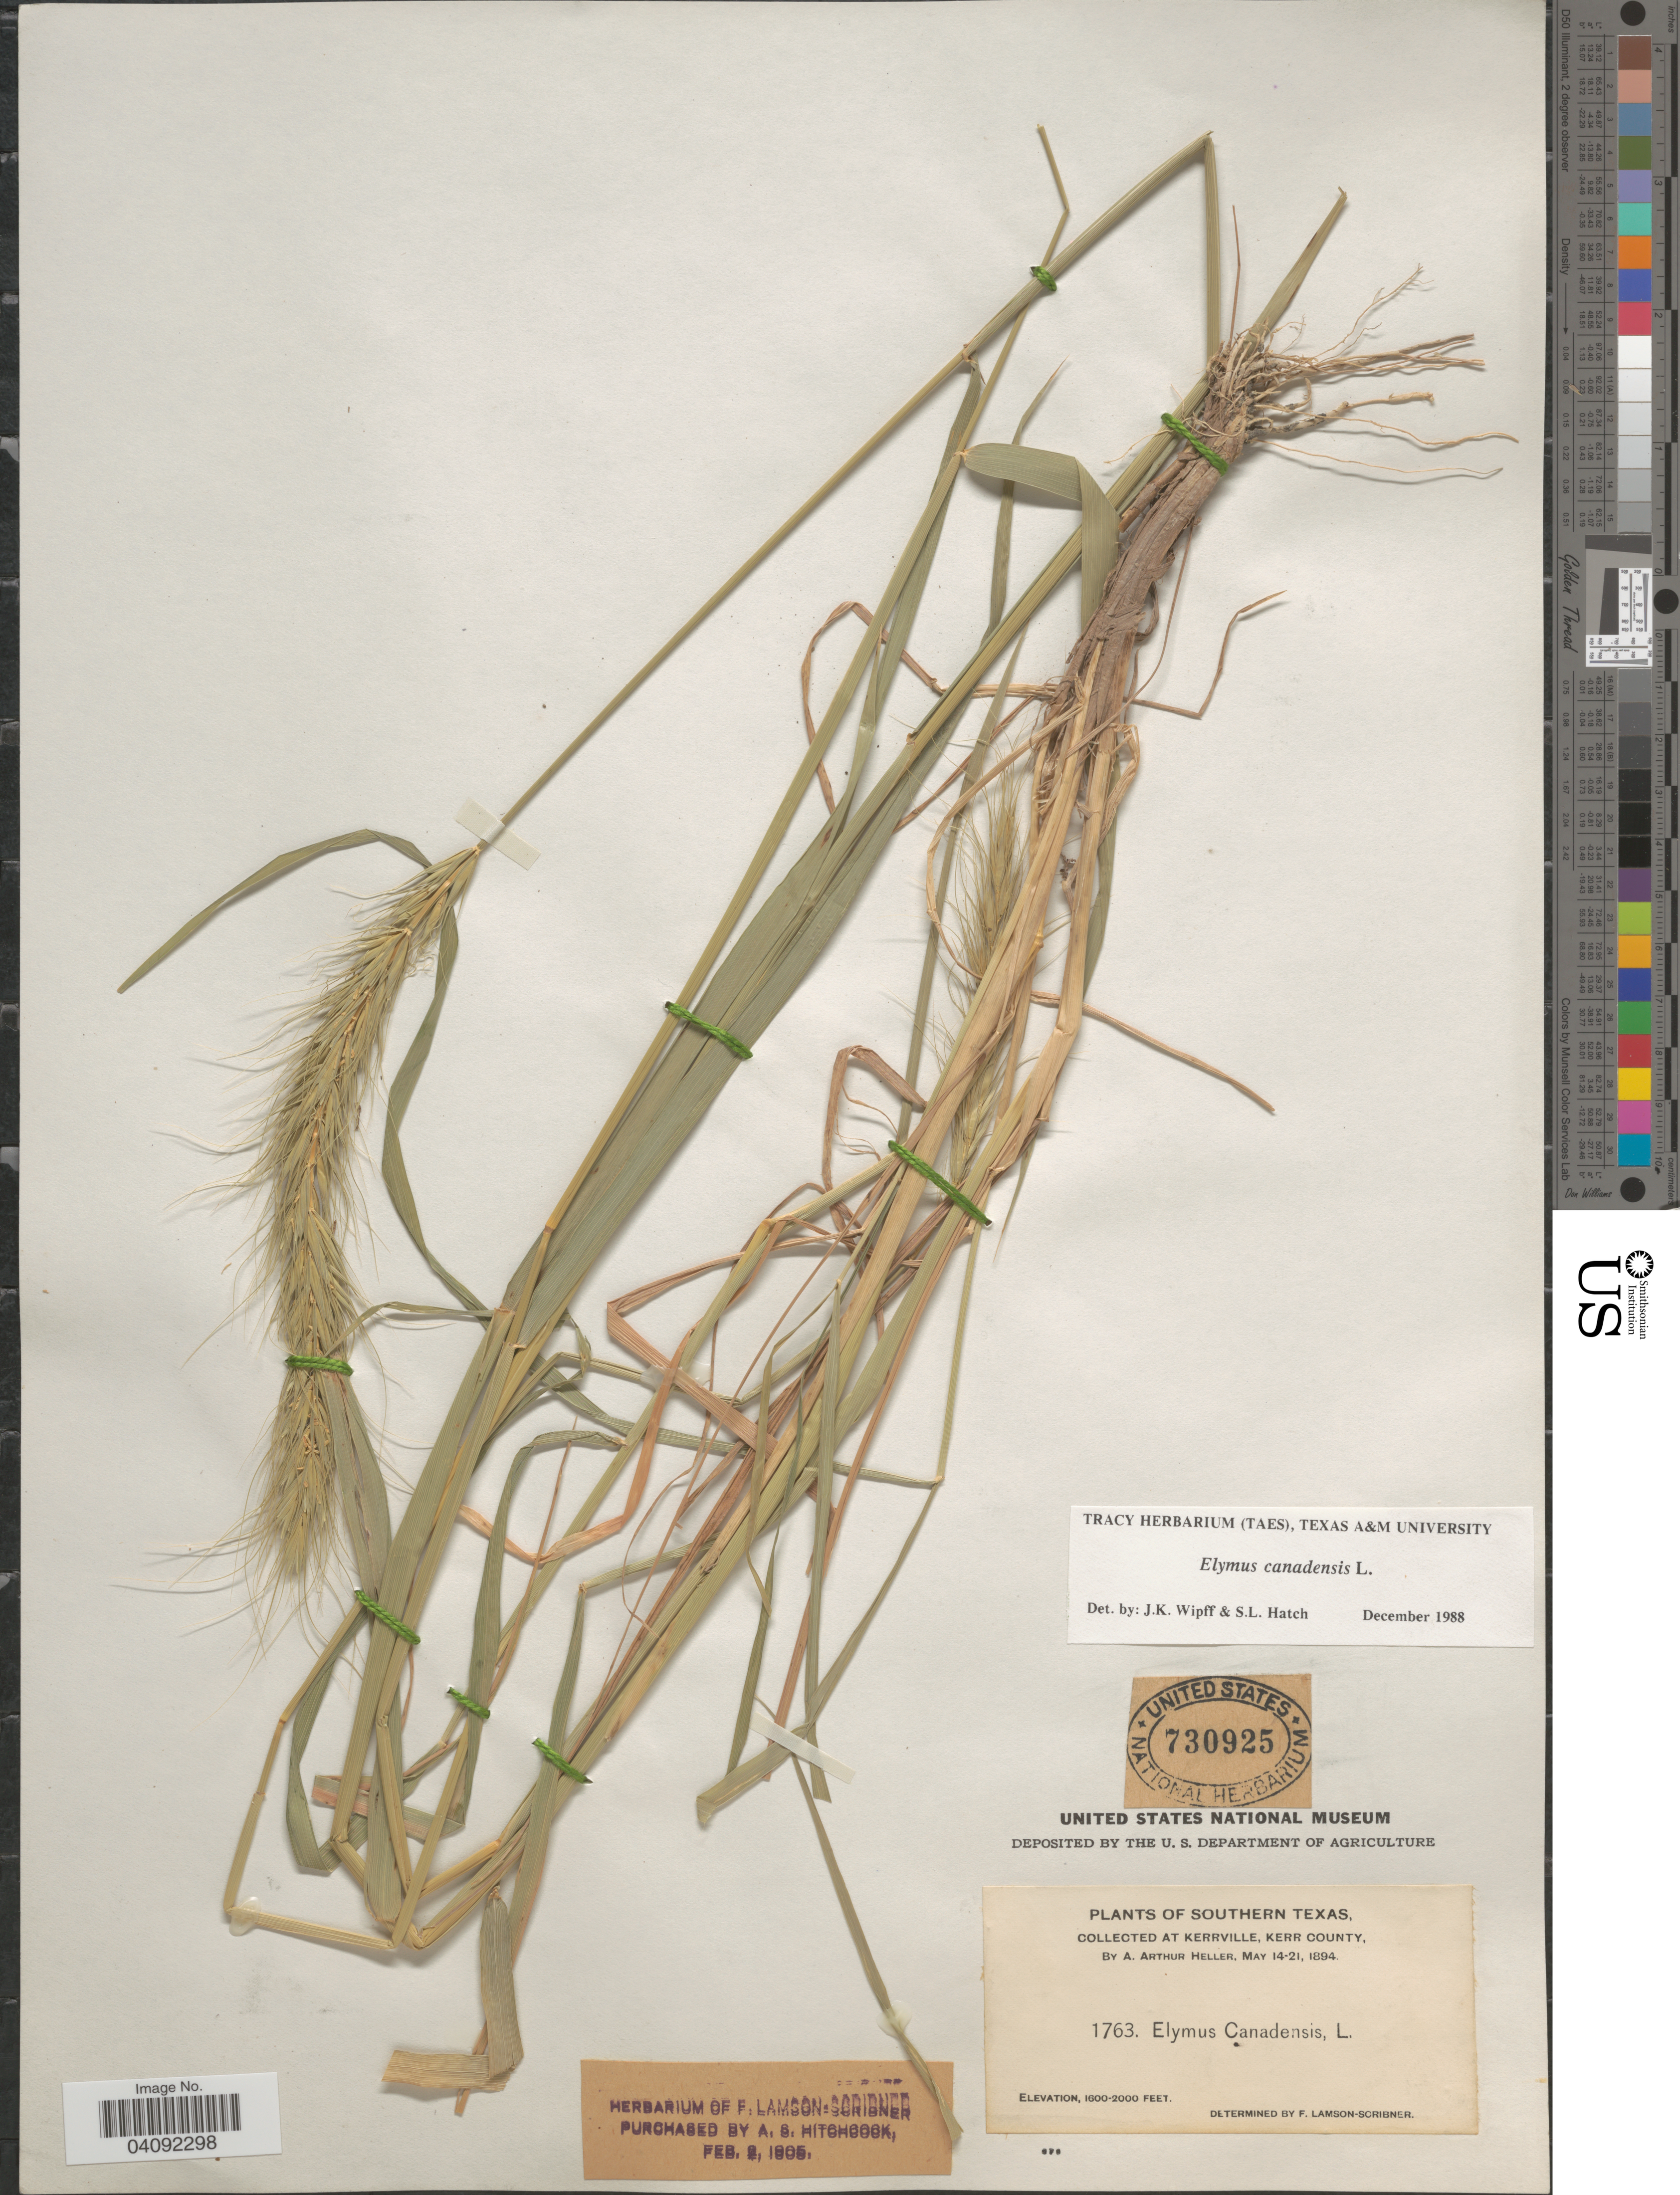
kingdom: Plantae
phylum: Tracheophyta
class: Liliopsida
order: Poales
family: Poaceae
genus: Elymus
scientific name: Elymus elymoides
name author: (Raf.) Swezey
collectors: A. A. Heller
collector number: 1763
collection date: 1894-05-14/1894-05-21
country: United States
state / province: Texas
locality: Southern Texas. At Kerrville, Kerr County.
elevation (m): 488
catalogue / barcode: US 730925